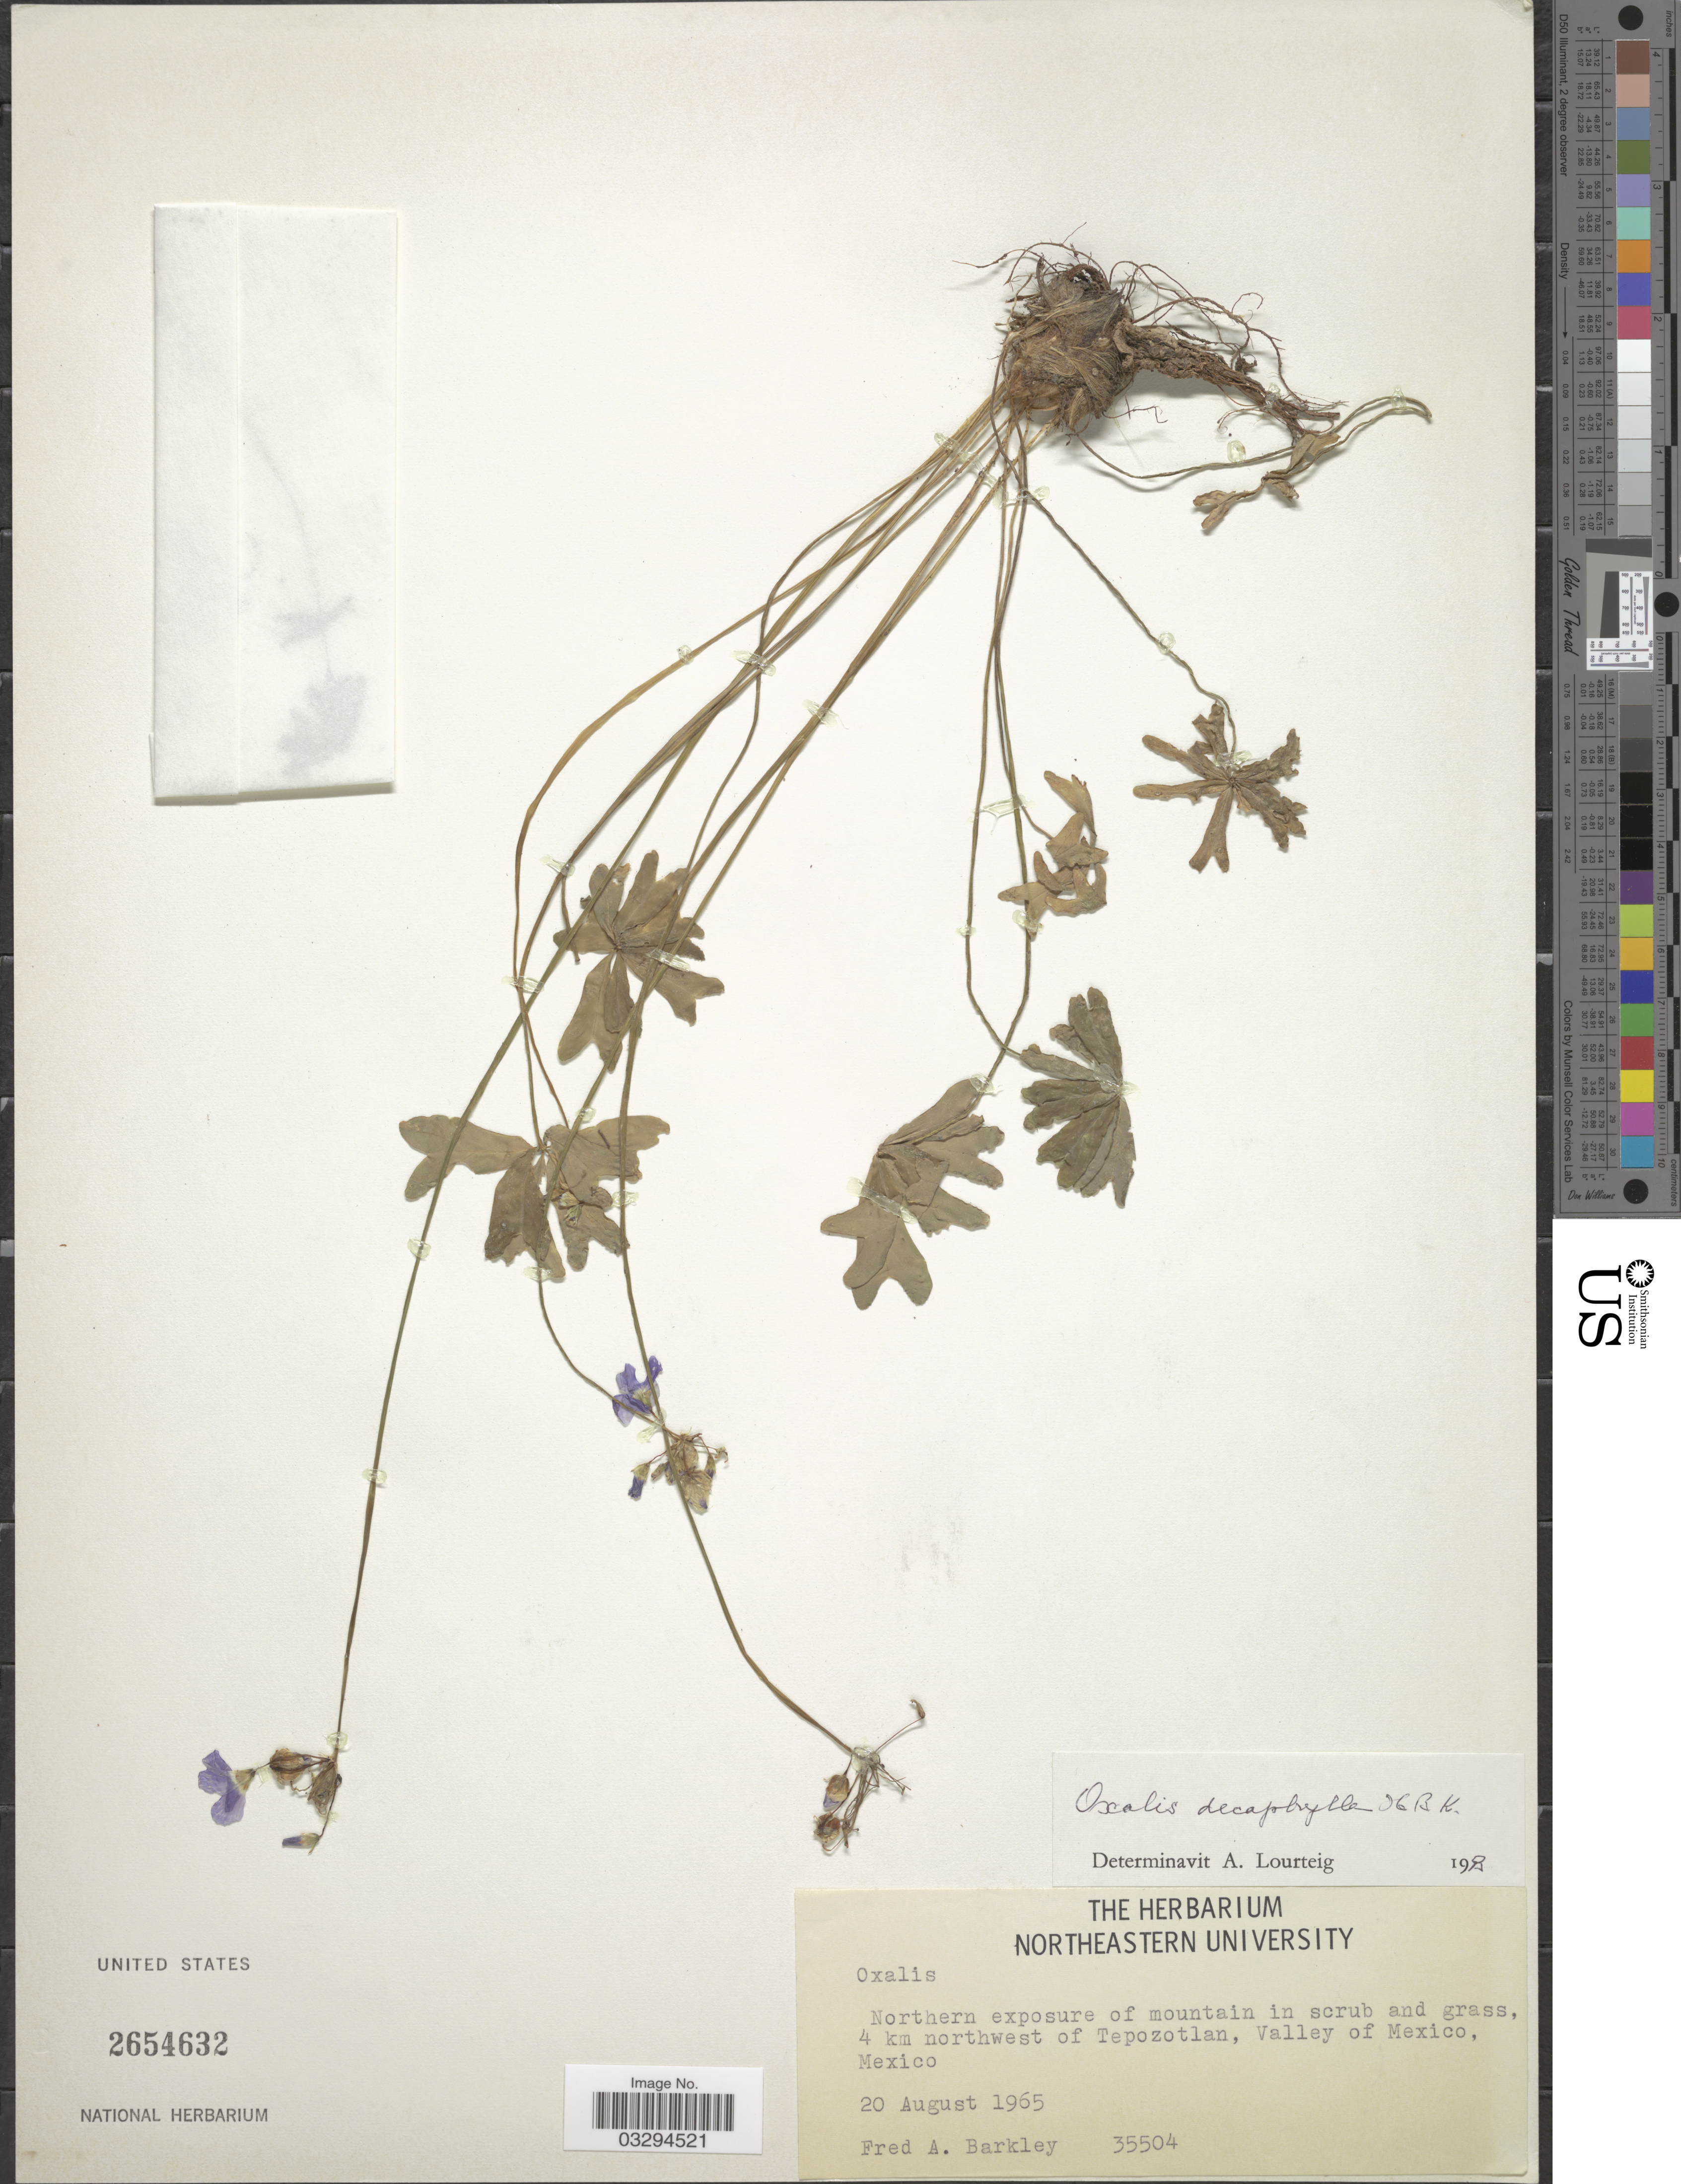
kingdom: Plantae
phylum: Tracheophyta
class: Magnoliopsida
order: Oxalidales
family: Oxalidaceae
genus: Oxalis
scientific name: Oxalis decaphylla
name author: Kunth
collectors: F. A. Barkley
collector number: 35504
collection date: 1965-08-20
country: Mexico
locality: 4 km northwest Tepozotlan, Valley of Mexico.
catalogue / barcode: US 2654632